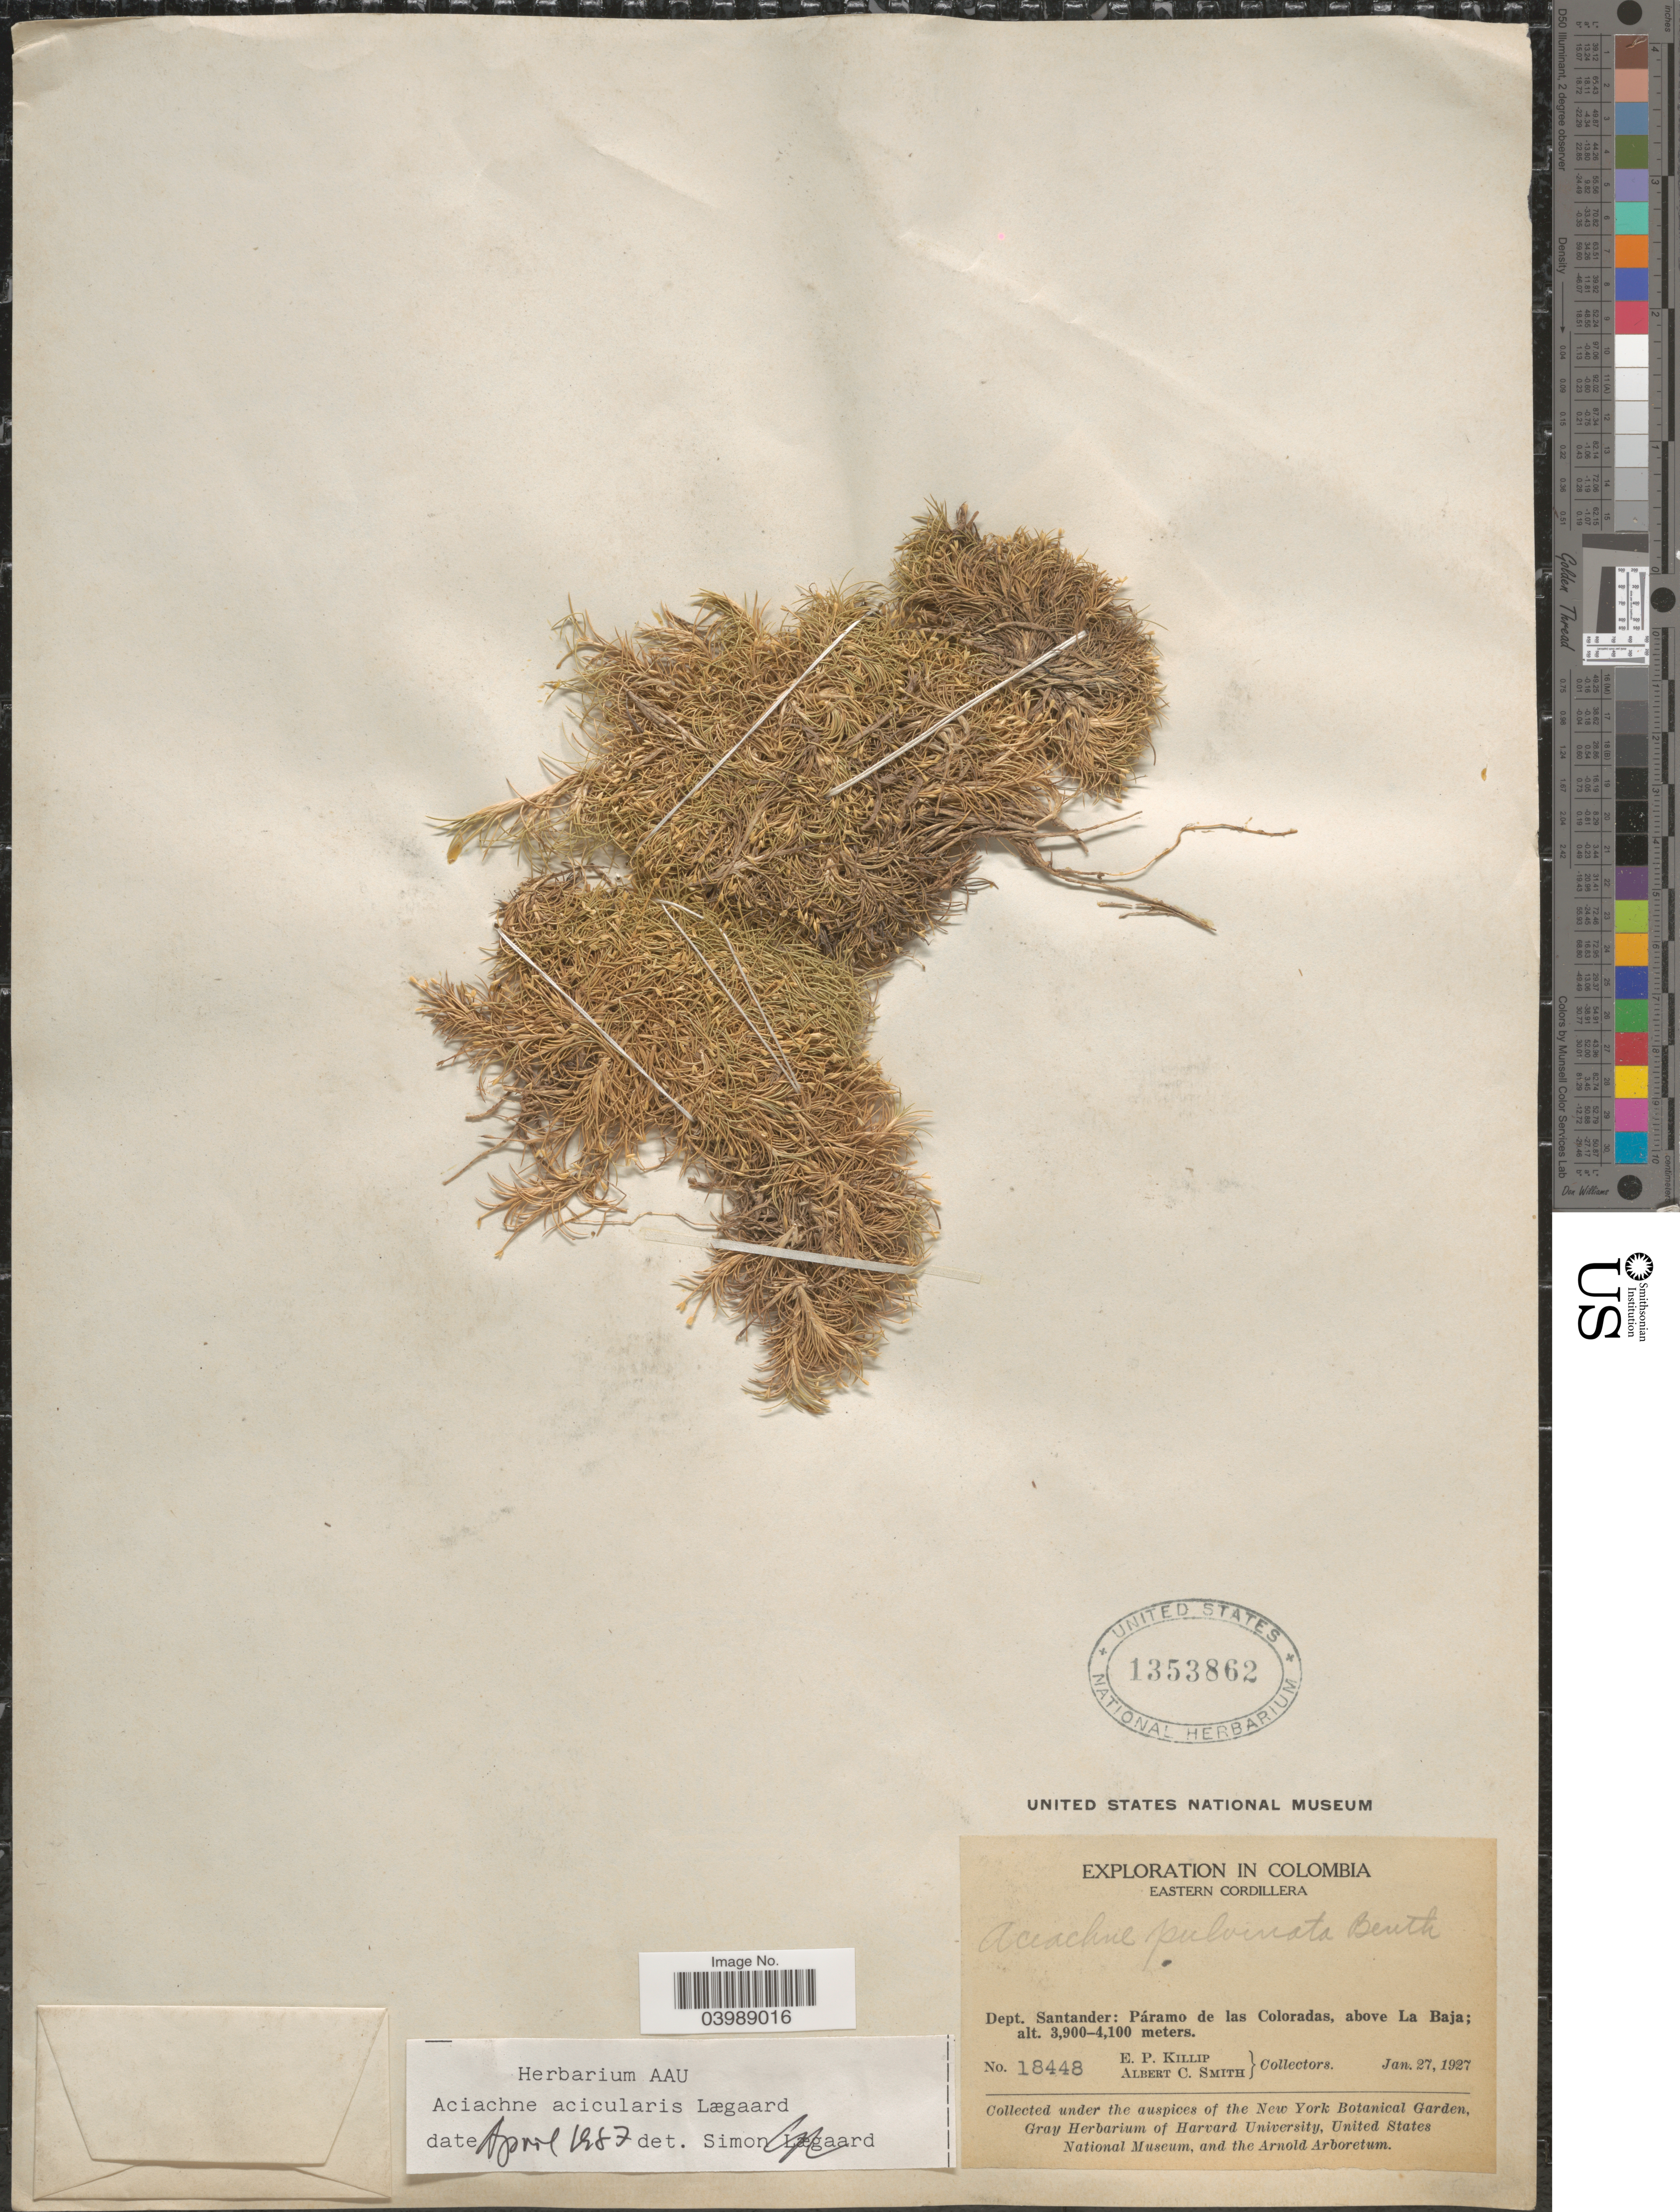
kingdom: Plantae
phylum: Tracheophyta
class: Liliopsida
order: Poales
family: Poaceae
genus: Aciachne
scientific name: Aciachne acicularis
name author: Lægaard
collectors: E. P. Killip & A. C. Smith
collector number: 18448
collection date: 1927-01-27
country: Colombia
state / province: Santander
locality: Eastern Cordillera. Dept. Santander: Páramo de las Coloradas, above La Baja.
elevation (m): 3900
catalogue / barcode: US 1353862